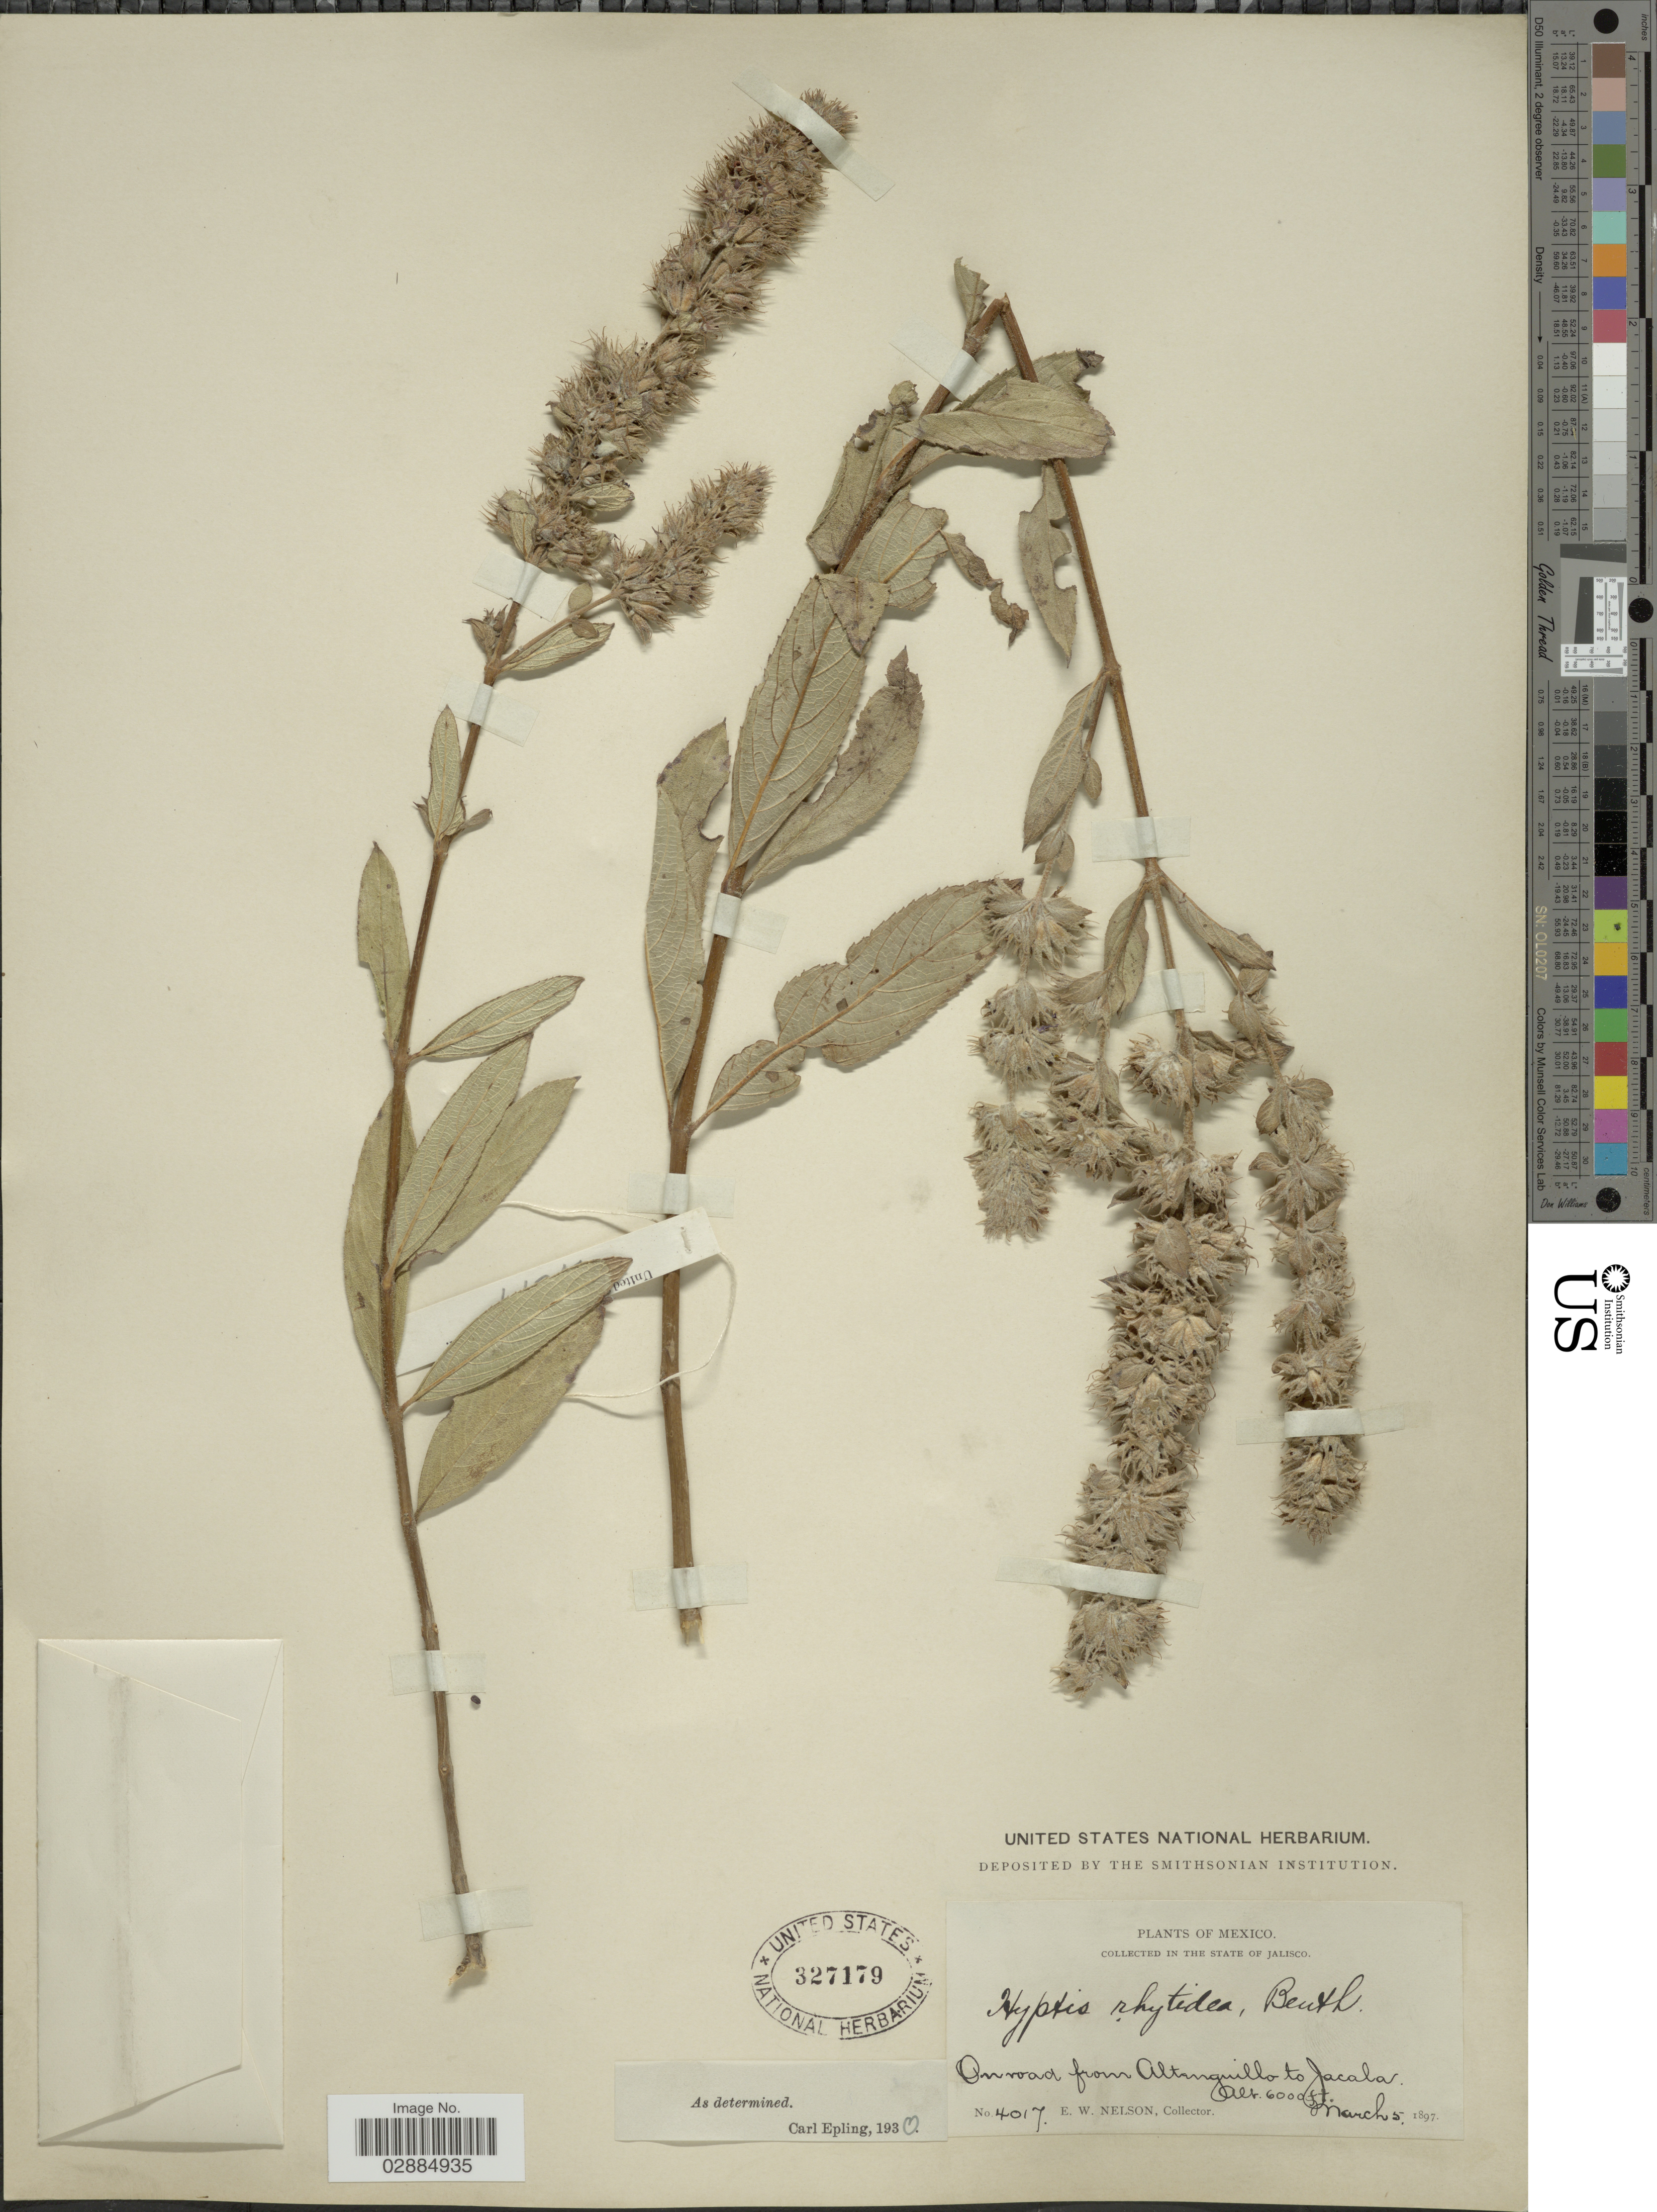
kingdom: Plantae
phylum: Tracheophyta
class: Magnoliopsida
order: Lamiales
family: Lamiaceae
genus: Hyptis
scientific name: Hyptis rhytidea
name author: Benth.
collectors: E. W. Nelson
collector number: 4017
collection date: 1897-03-05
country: Mexico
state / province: Jalisco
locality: In The State of Jalisco, On road from Altanguillo to Jacala.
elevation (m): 1829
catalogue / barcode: US 327179